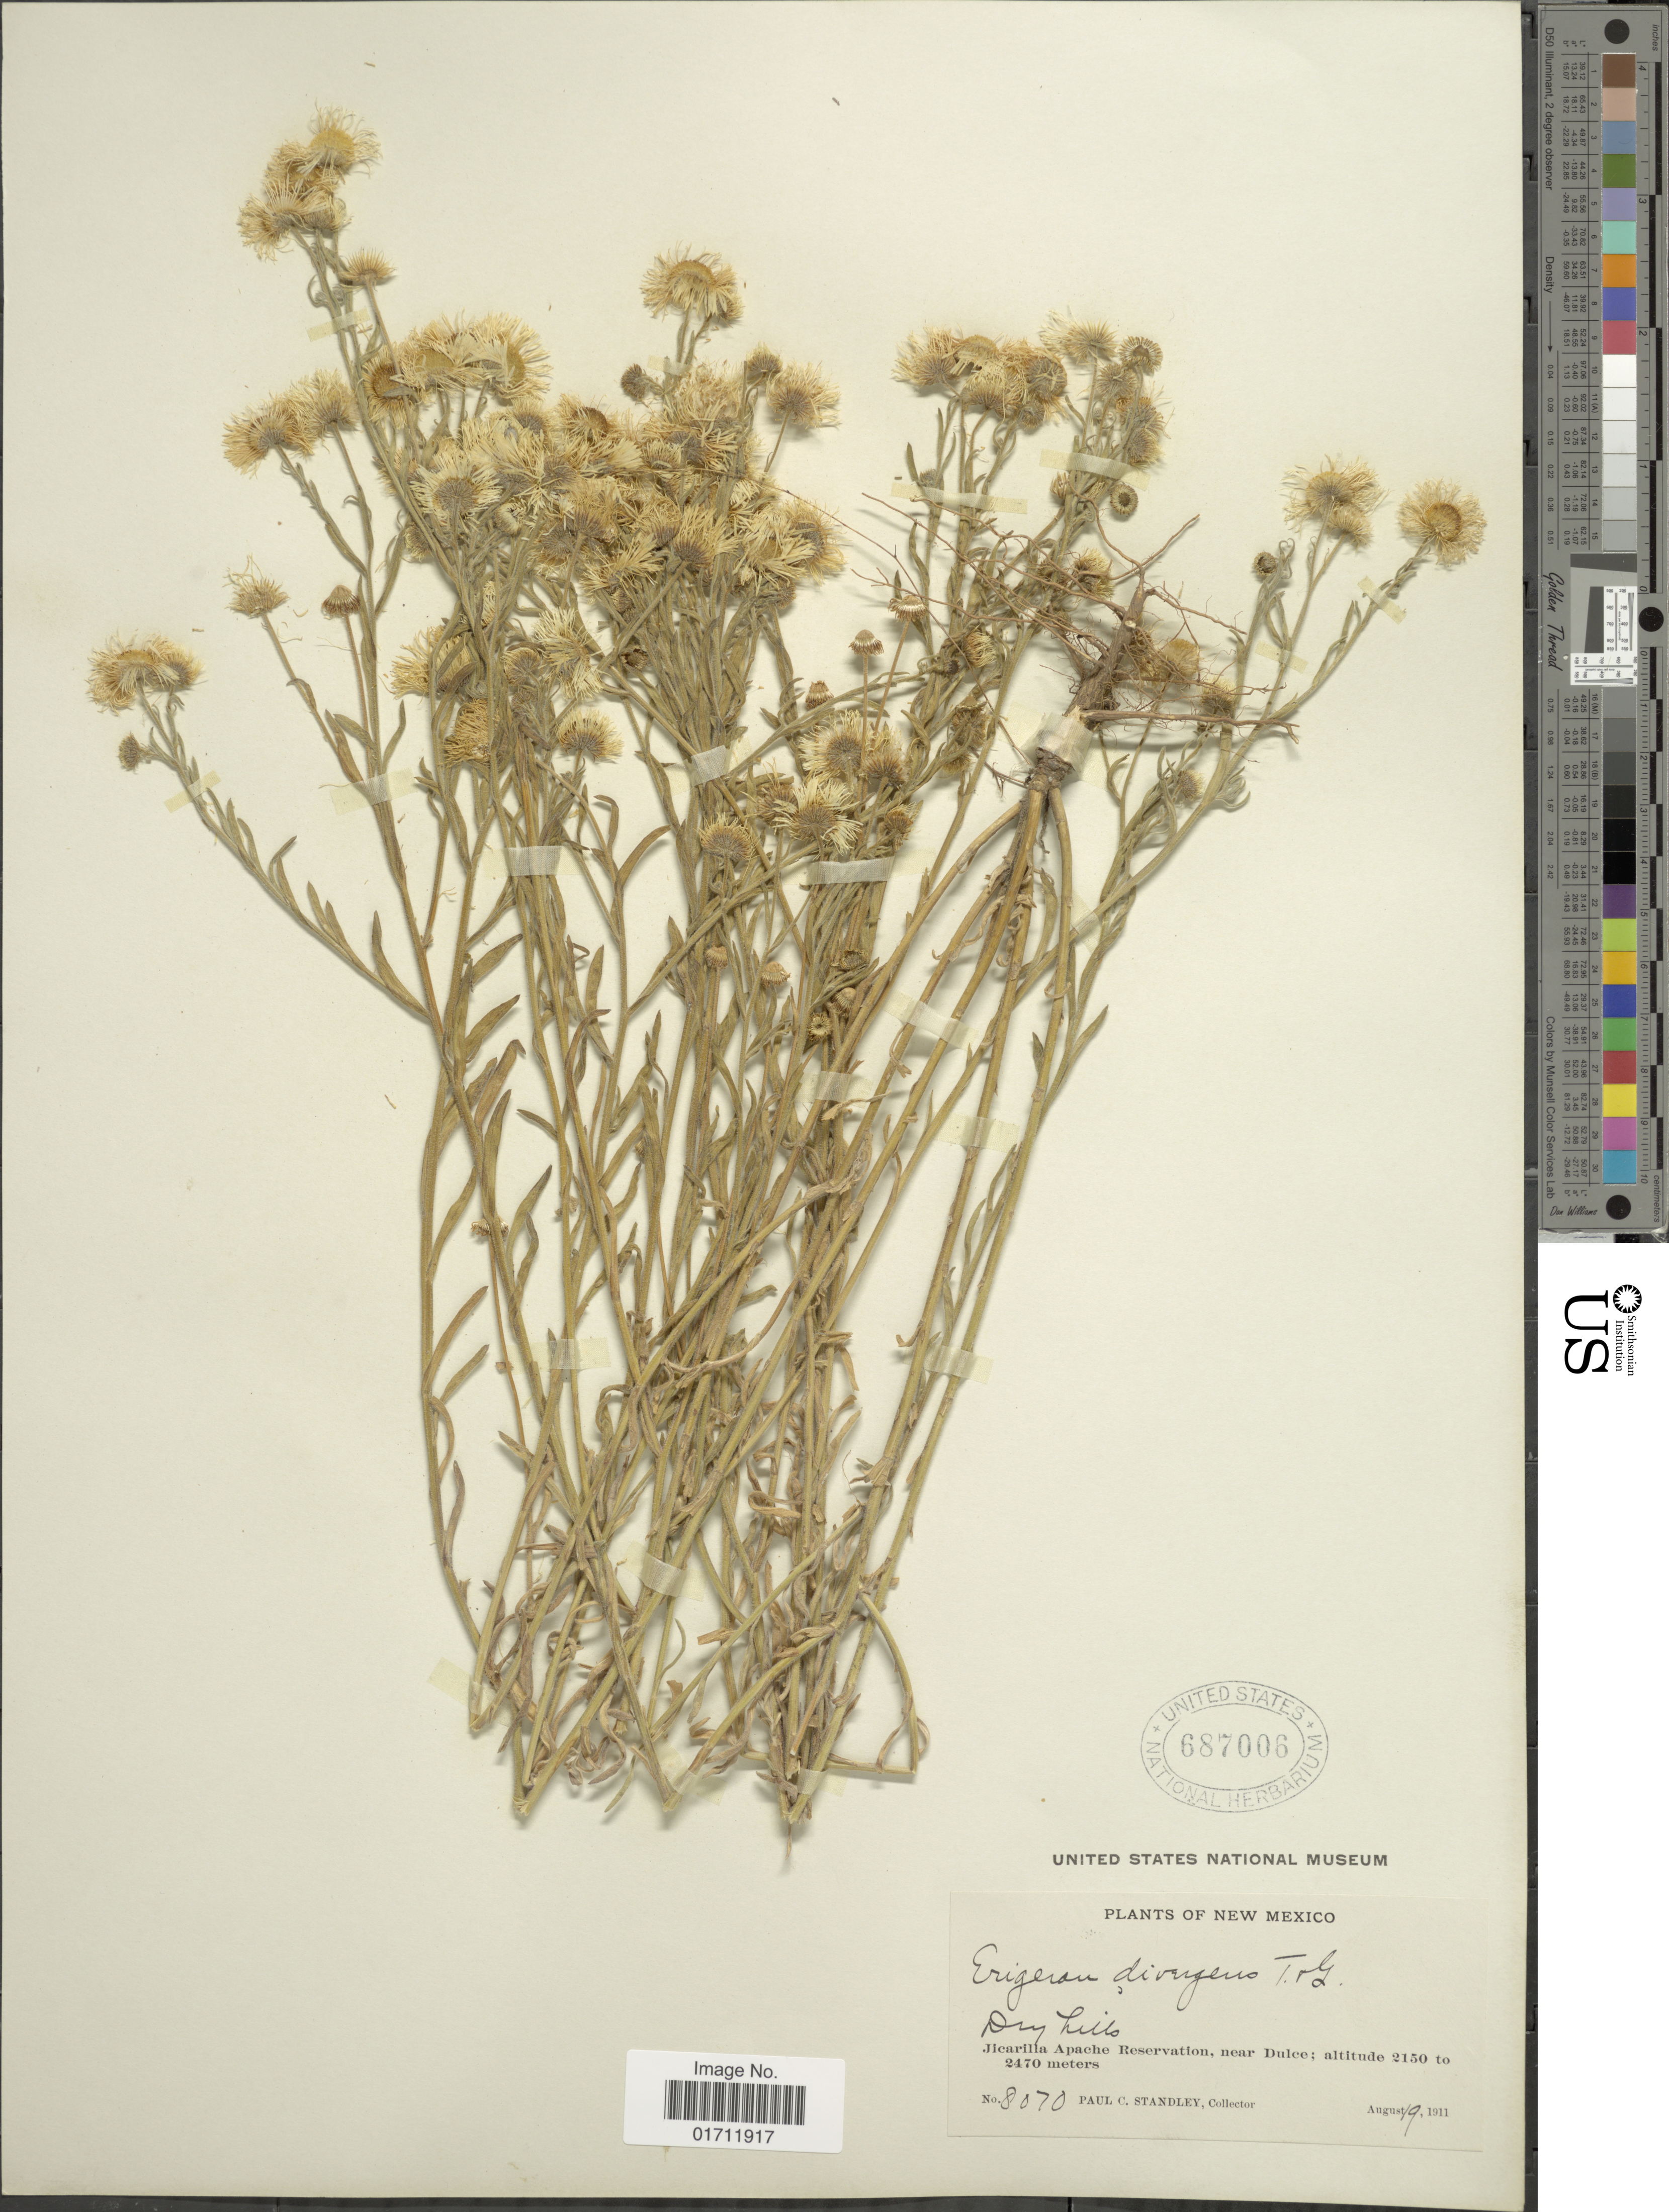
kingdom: Plantae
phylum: Tracheophyta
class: Magnoliopsida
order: Asterales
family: Asteraceae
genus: Erigeron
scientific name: Erigeron divergens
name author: Torr. & A. Gray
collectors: P. C. Standley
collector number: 8070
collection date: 1911-08-19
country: United States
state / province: New Mexico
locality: Dry hills, Jicarilla Reservation, near Dulce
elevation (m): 2150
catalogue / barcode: US 687006